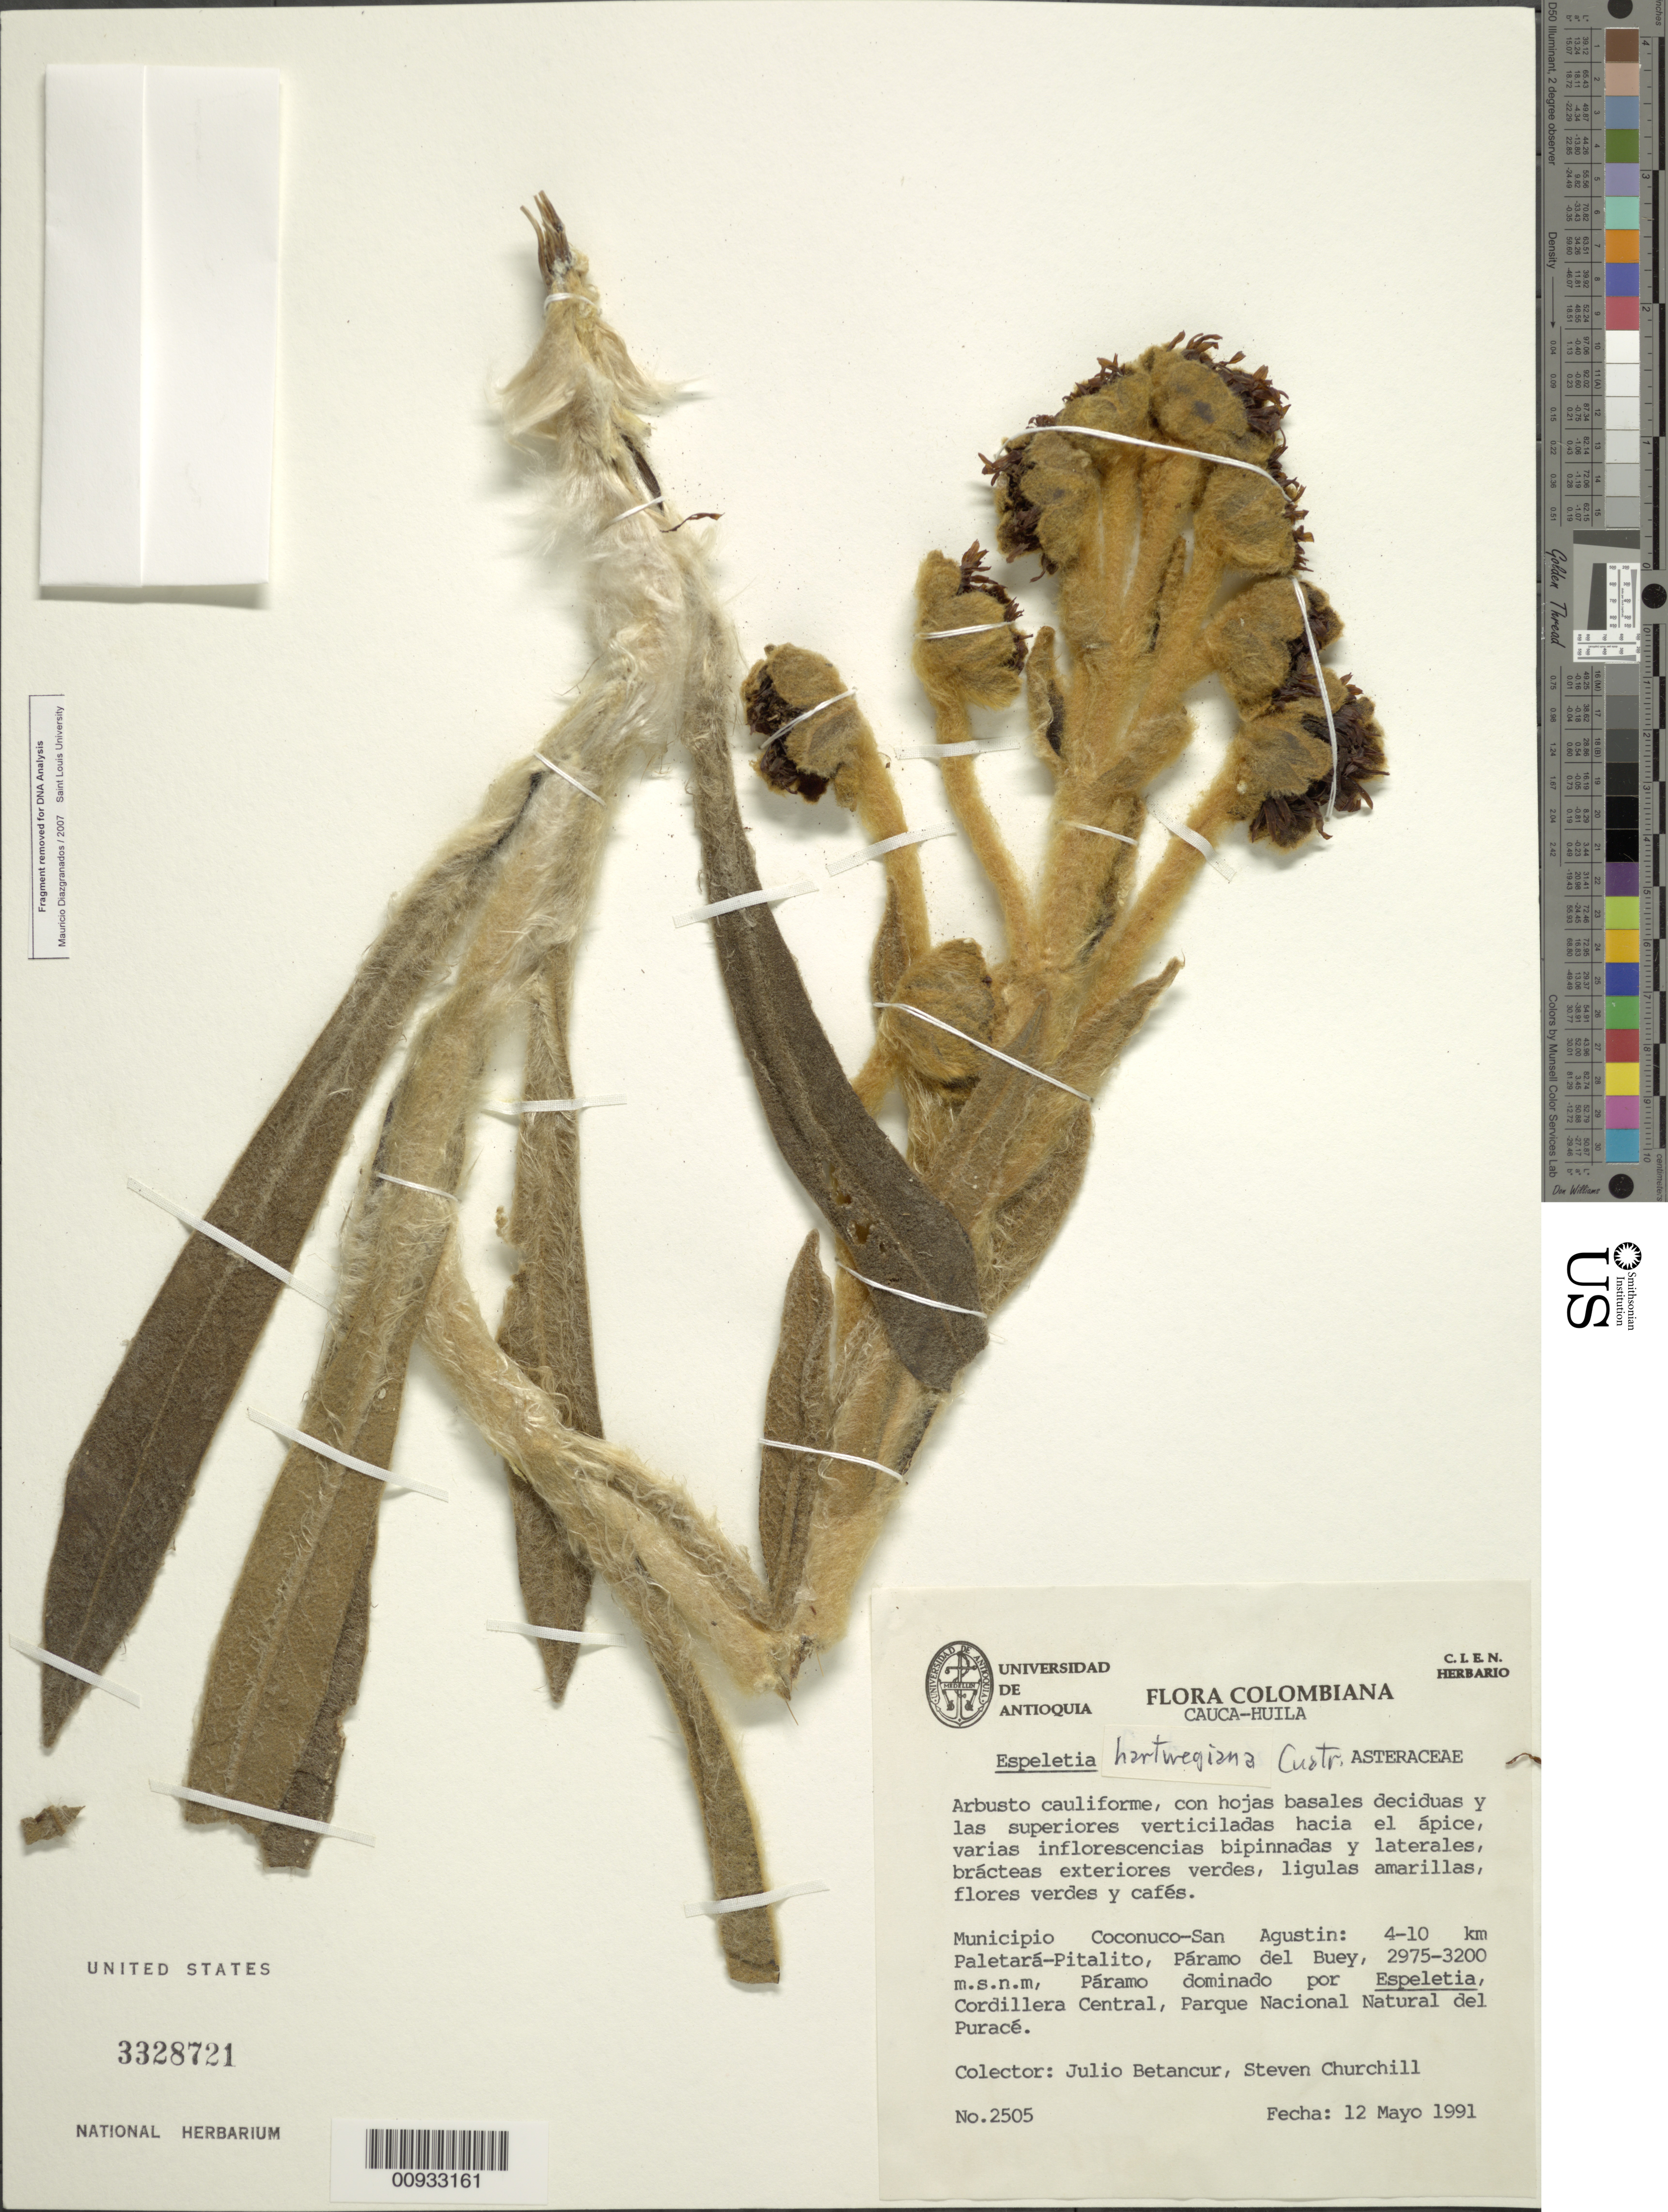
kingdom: Plantae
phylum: Tracheophyta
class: Magnoliopsida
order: Asterales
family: Asteraceae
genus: Espeletia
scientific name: Espeletia hartwegiana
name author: Sch. Bip. ex Cuatrec.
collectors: J. Betancur & S. Churchill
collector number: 2505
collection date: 1991-05-12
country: Colombia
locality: Cauca-Huila, Municipio Coconuco-San Agustin: 4-10 km Paletara-Pitalito, Paramo del Buey, Paramo dominado por Espeletia, Cordillera Central, Parque Nacional Natural del Purace.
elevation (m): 2975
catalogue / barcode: US 3328721